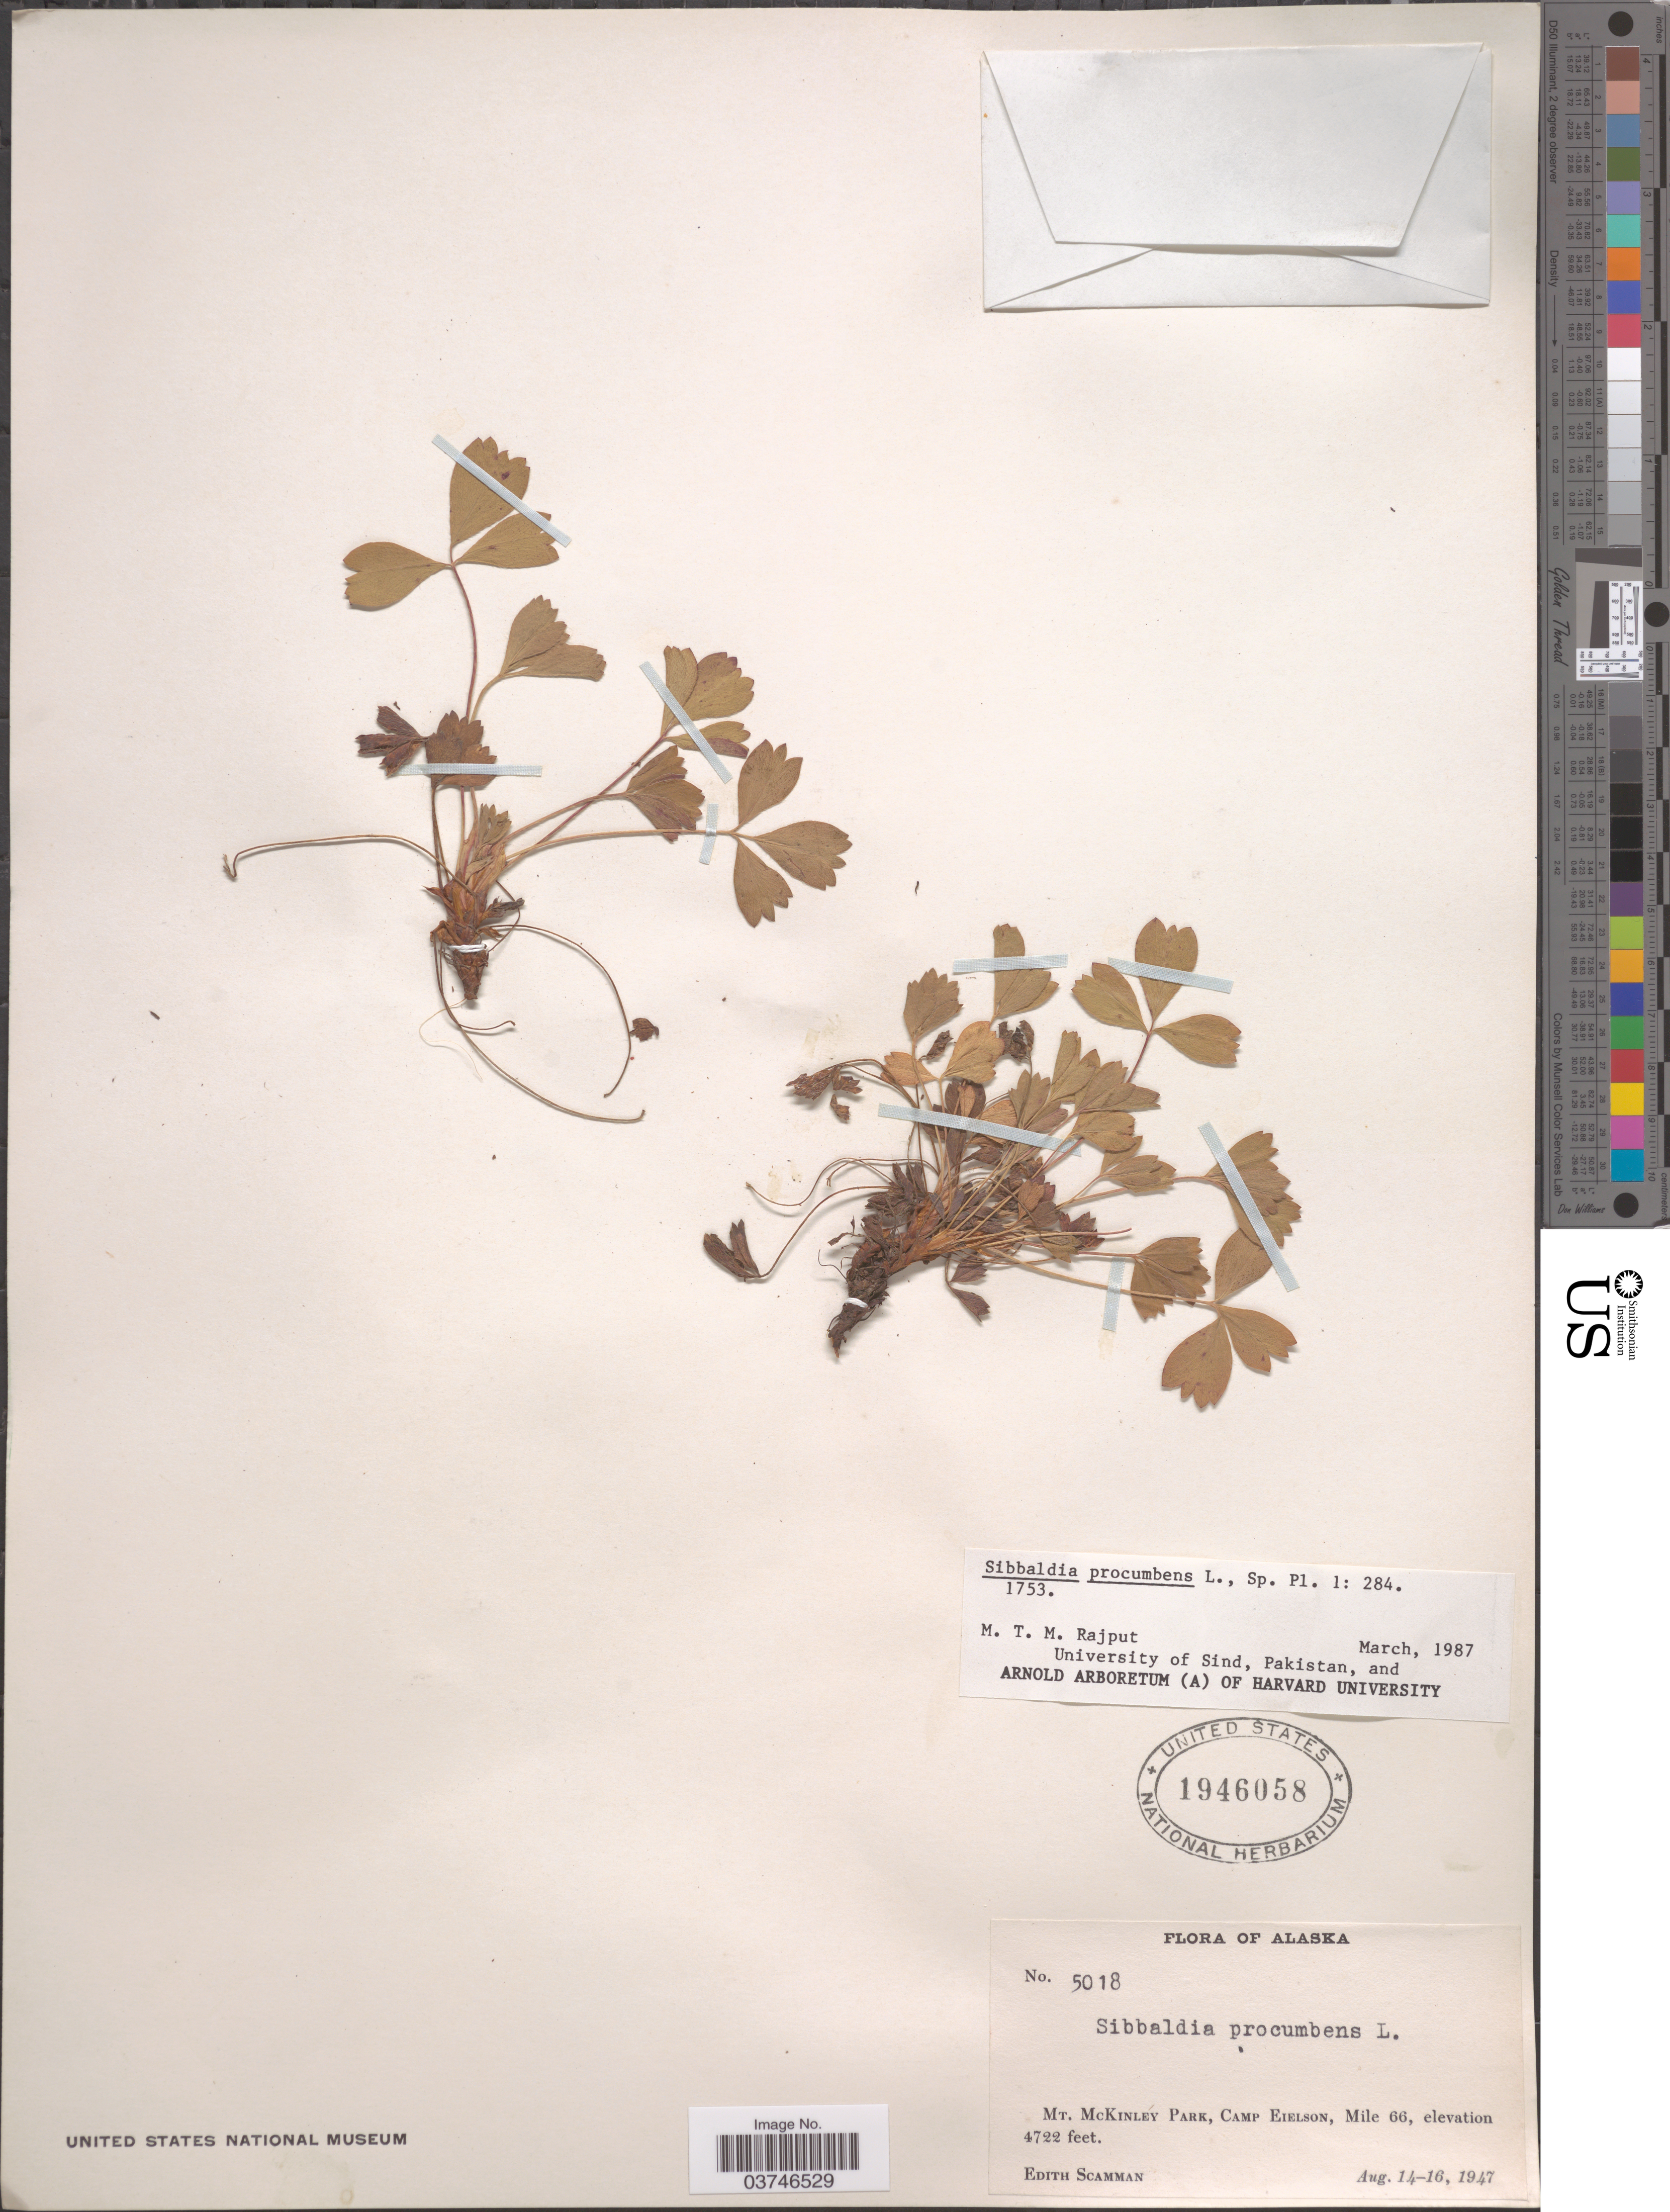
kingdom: Plantae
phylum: Tracheophyta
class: Magnoliopsida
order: Rosales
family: Rosaceae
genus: Sibbaldia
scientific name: Sibbaldia procumbens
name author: L.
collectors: E. Scamman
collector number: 5018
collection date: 1947-08-14/1947-08-16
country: United States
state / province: Alaska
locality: Mt. McKinley Park, Camp Eielson, Mile 66.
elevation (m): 1439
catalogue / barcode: US 1946058